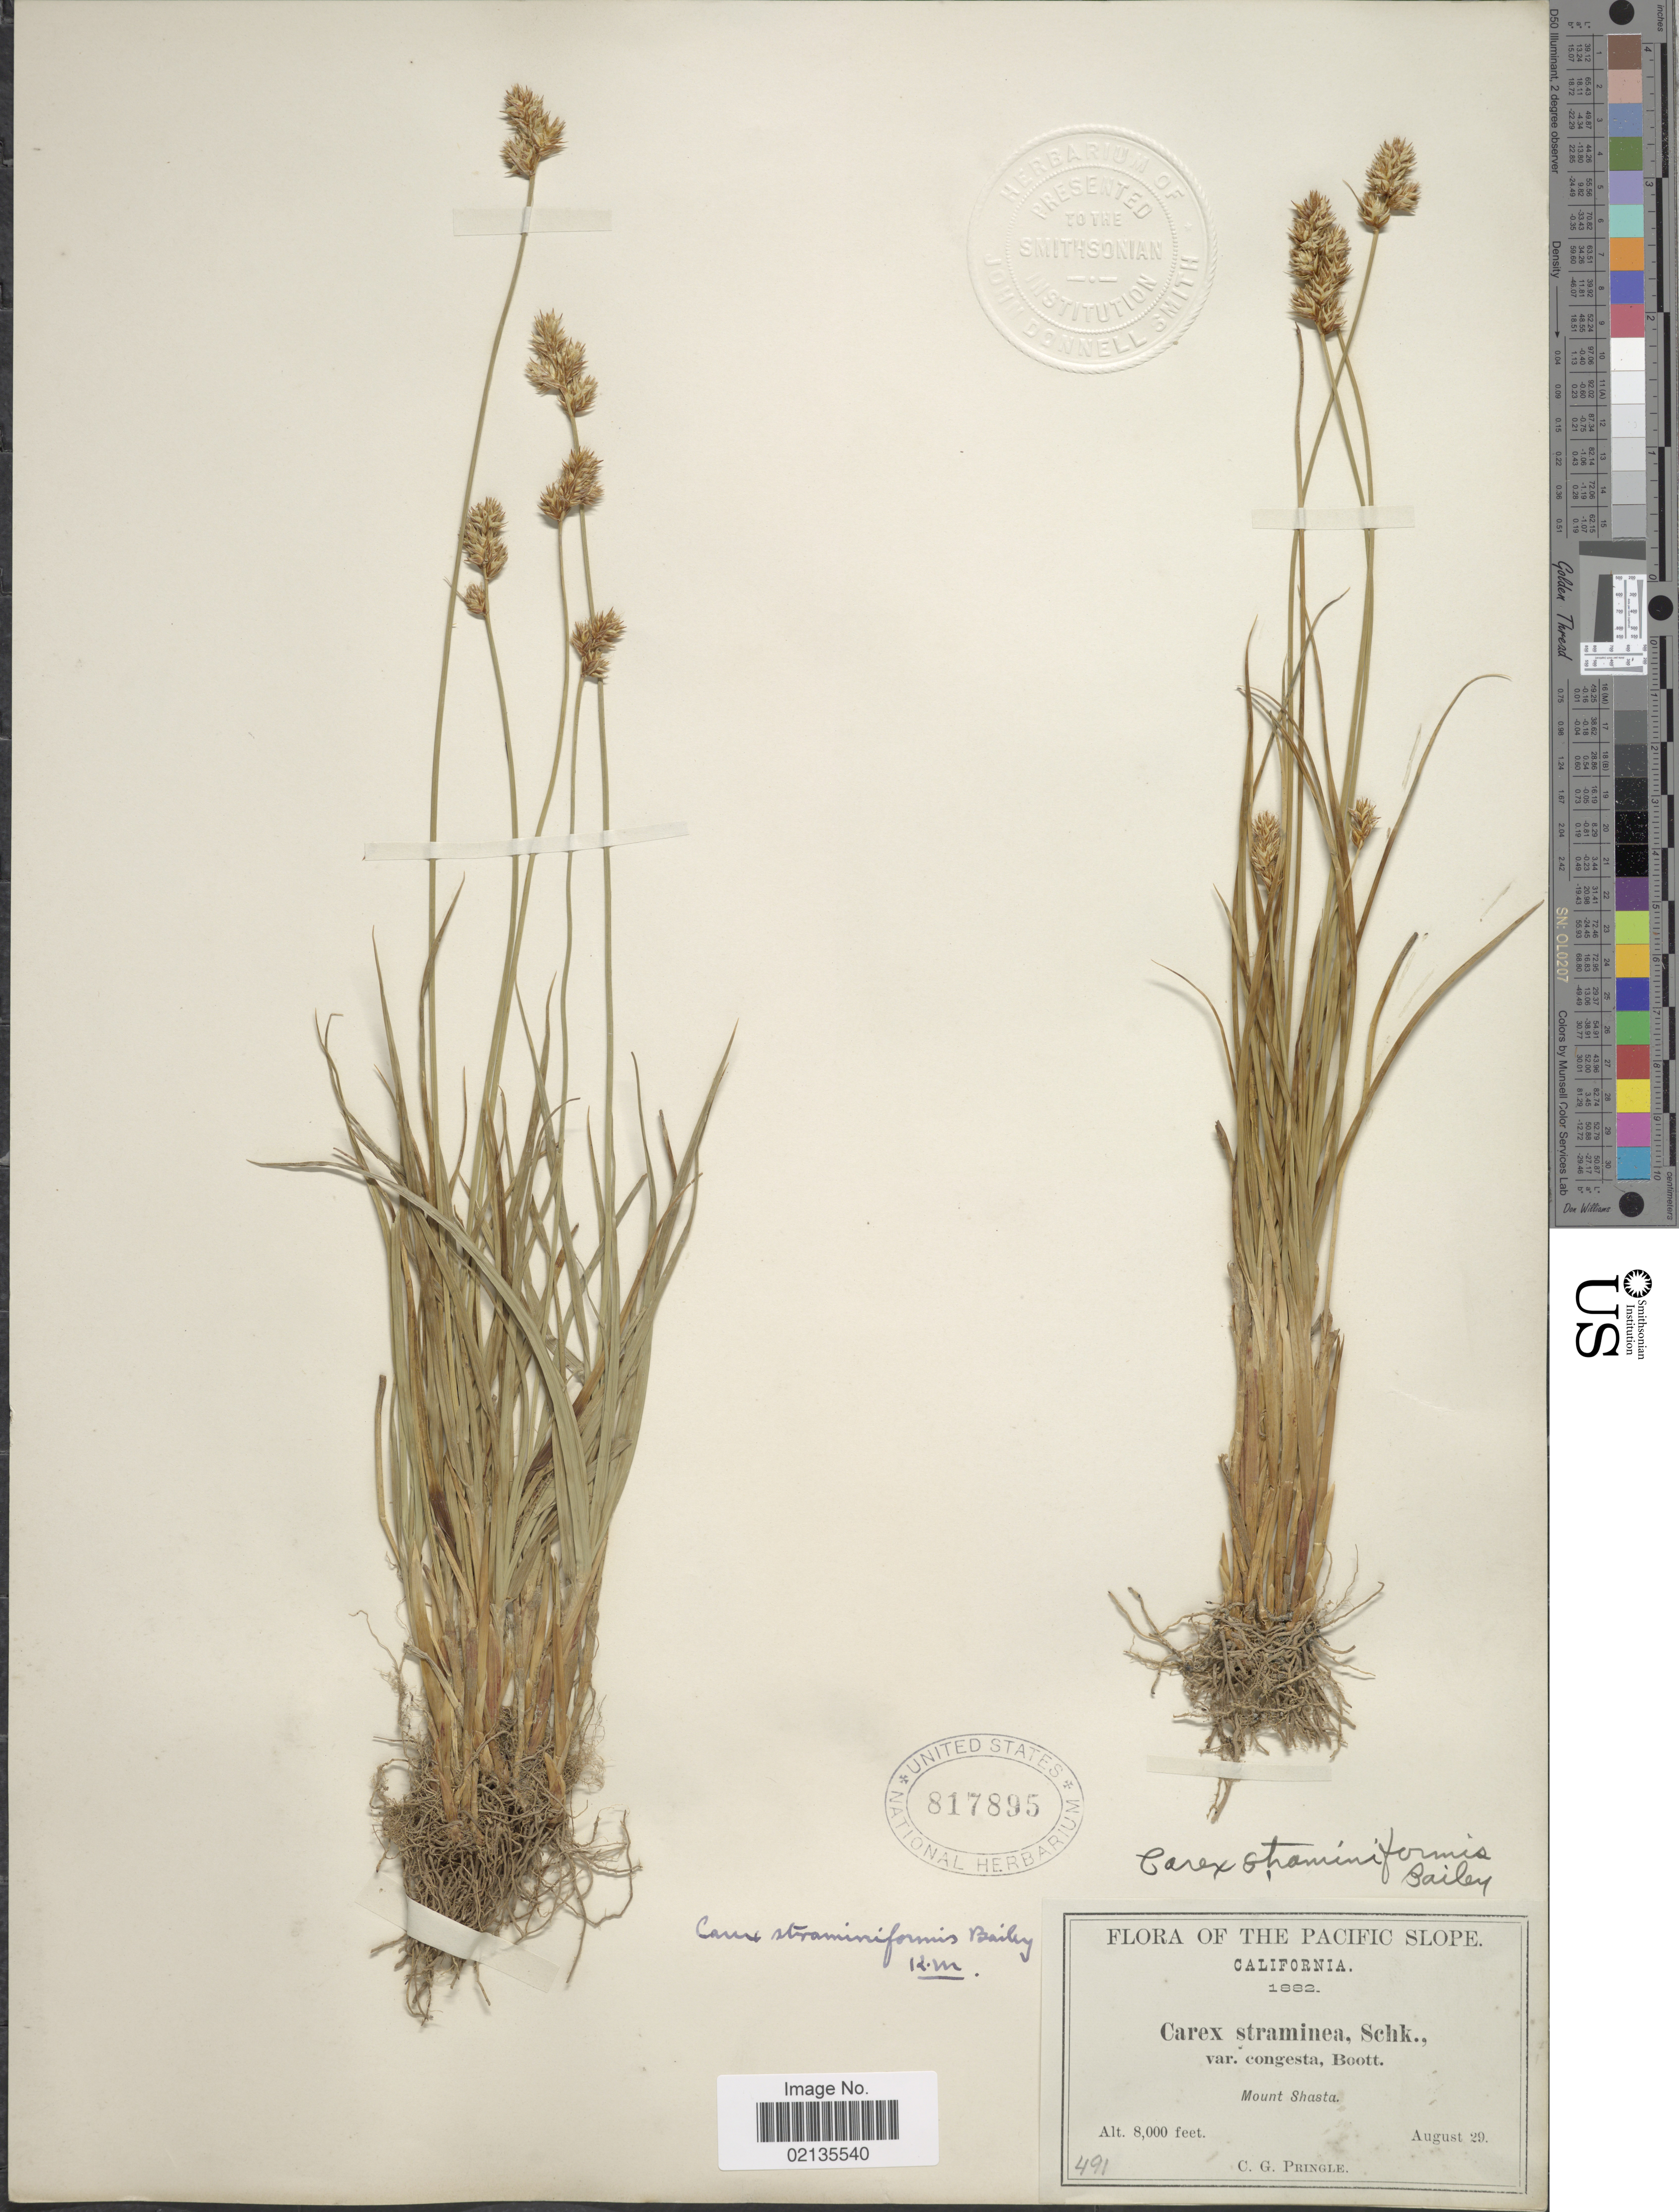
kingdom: Plantae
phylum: Tracheophyta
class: Liliopsida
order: Poales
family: Cyperaceae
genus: Carex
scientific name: Carex straminiformis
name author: L.H. Bailey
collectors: C. G. Pringle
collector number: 491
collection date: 1882-08-29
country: United States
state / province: California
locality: Mount Shasta, Pacific Slope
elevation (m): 2438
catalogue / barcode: US 817895